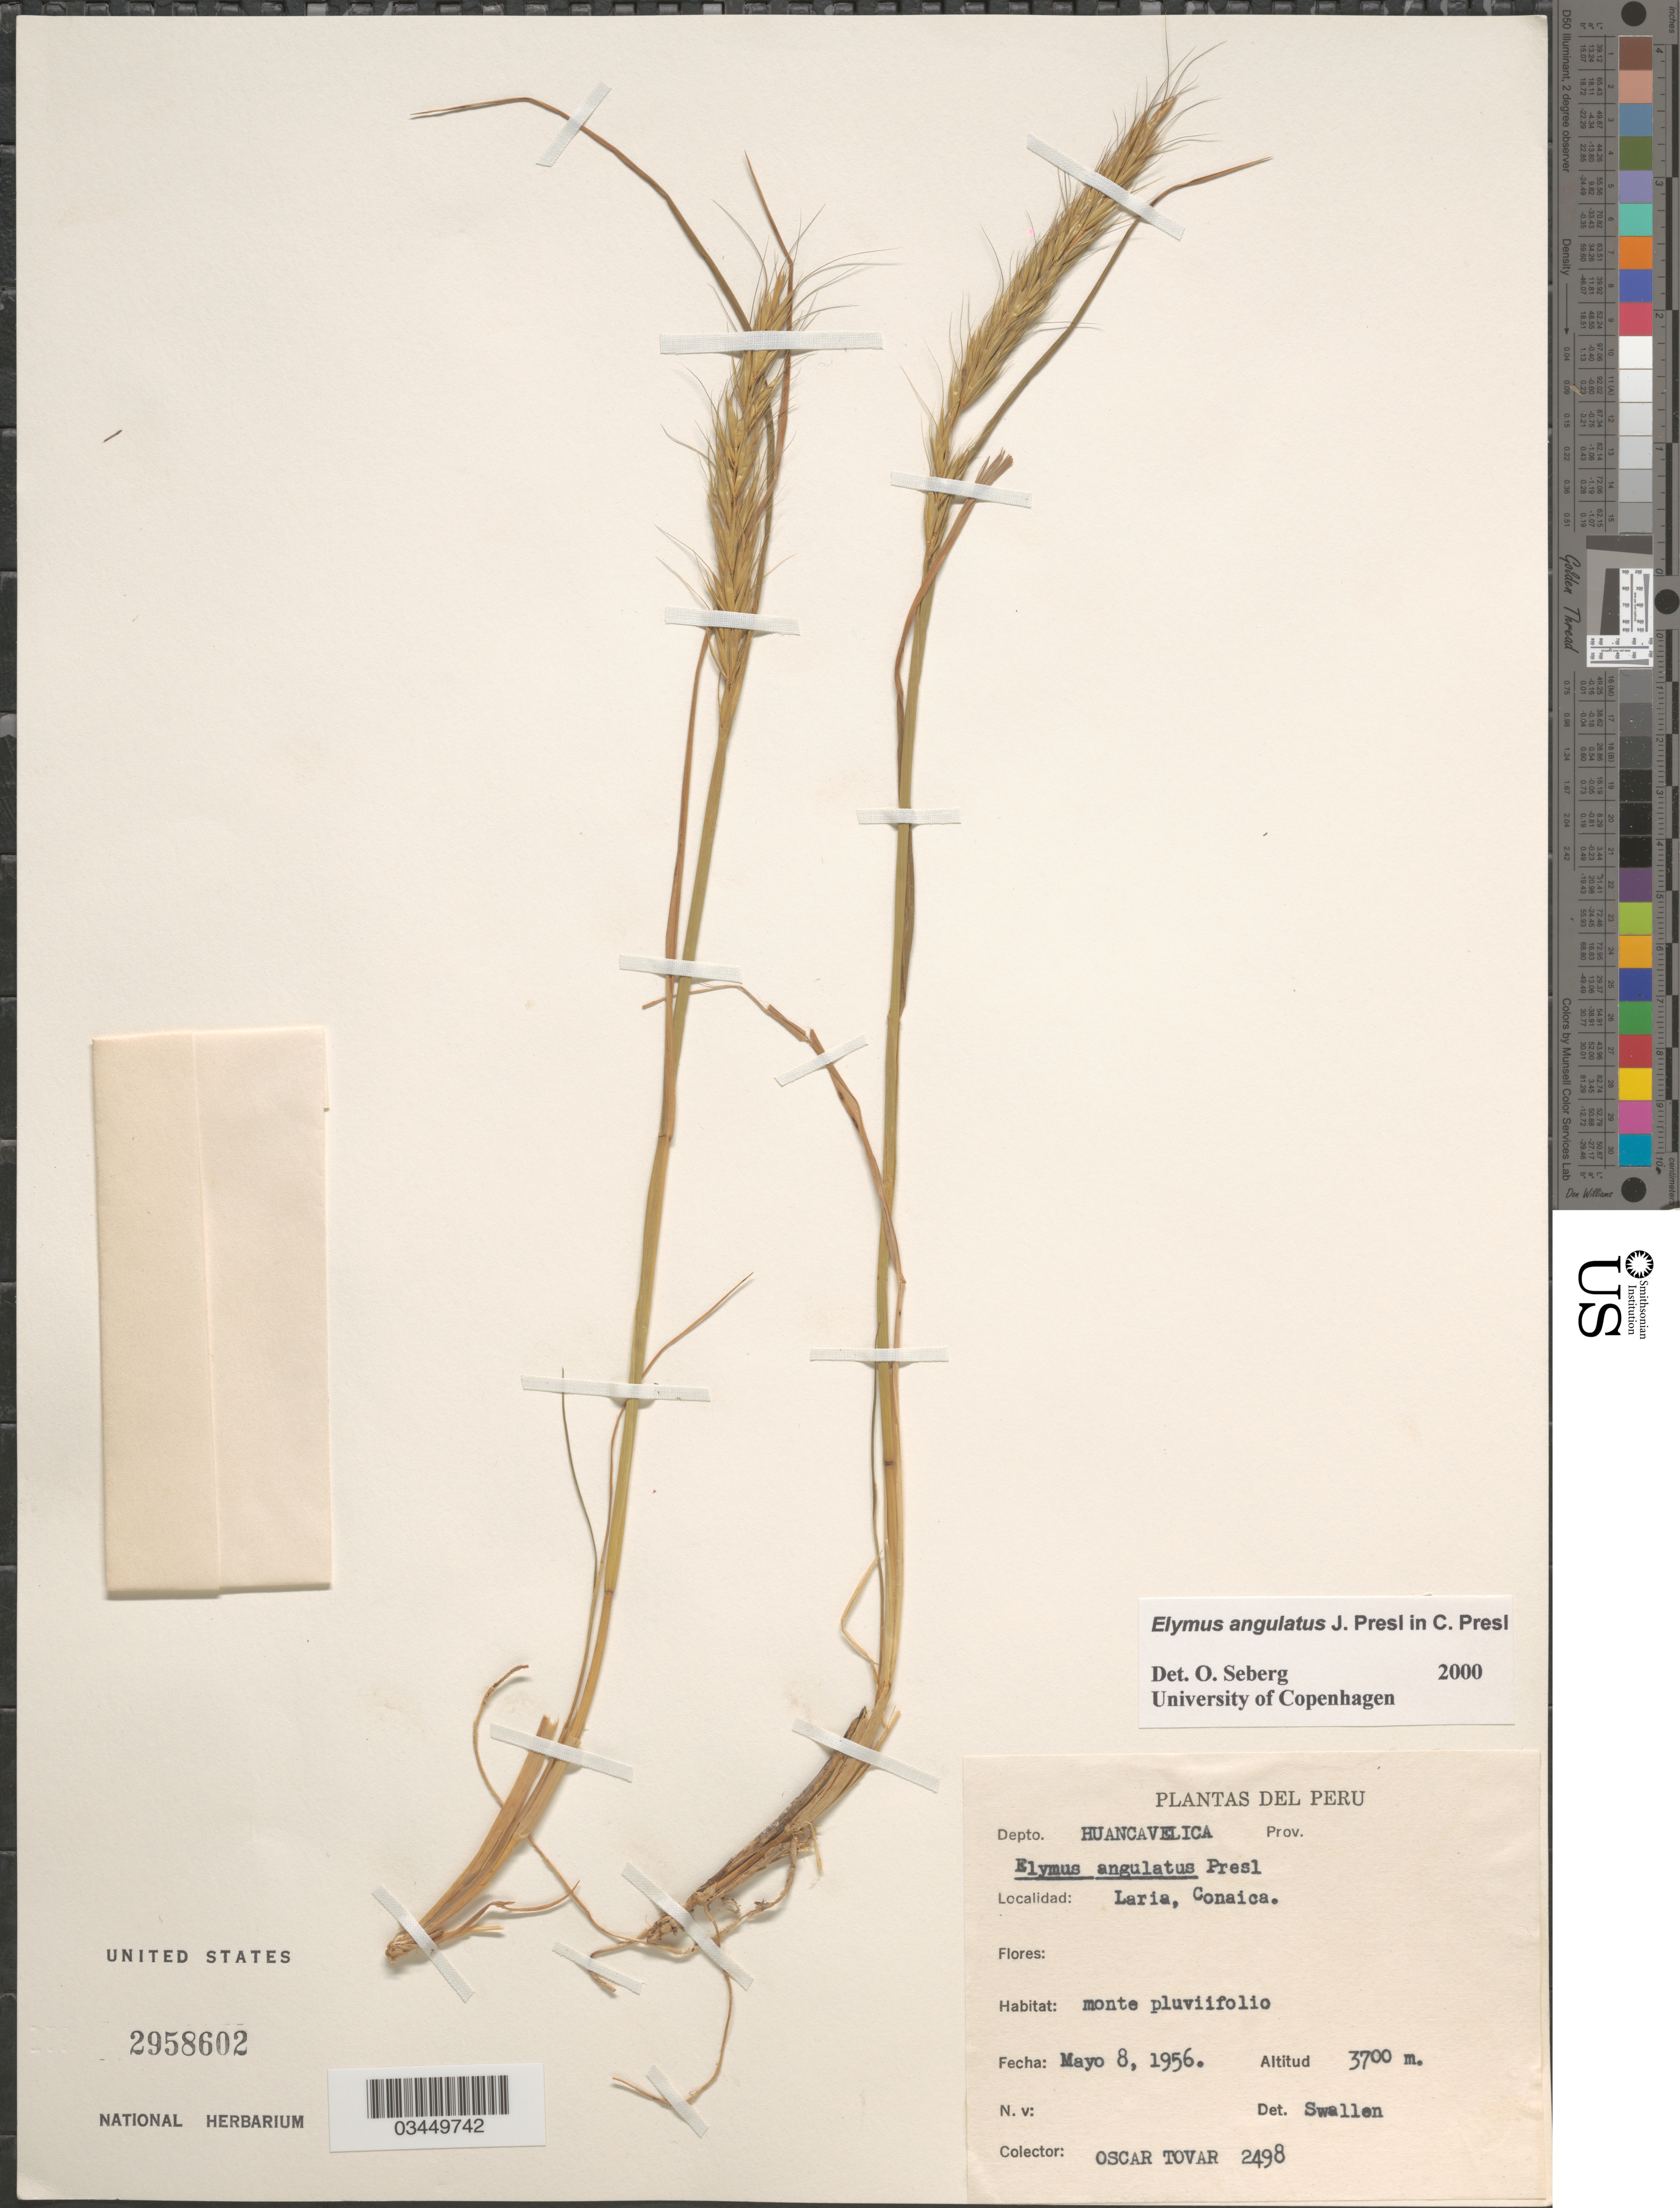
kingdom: Plantae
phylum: Tracheophyta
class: Liliopsida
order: Poales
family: Poaceae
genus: Elymus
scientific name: Elymus angulatus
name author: J. Presl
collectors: Ó. Tovar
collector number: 2498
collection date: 1956-05-08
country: Peru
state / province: Huancavelica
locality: Depto. Huancavelica. Laria, Conaica.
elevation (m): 3700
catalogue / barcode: US 2958602